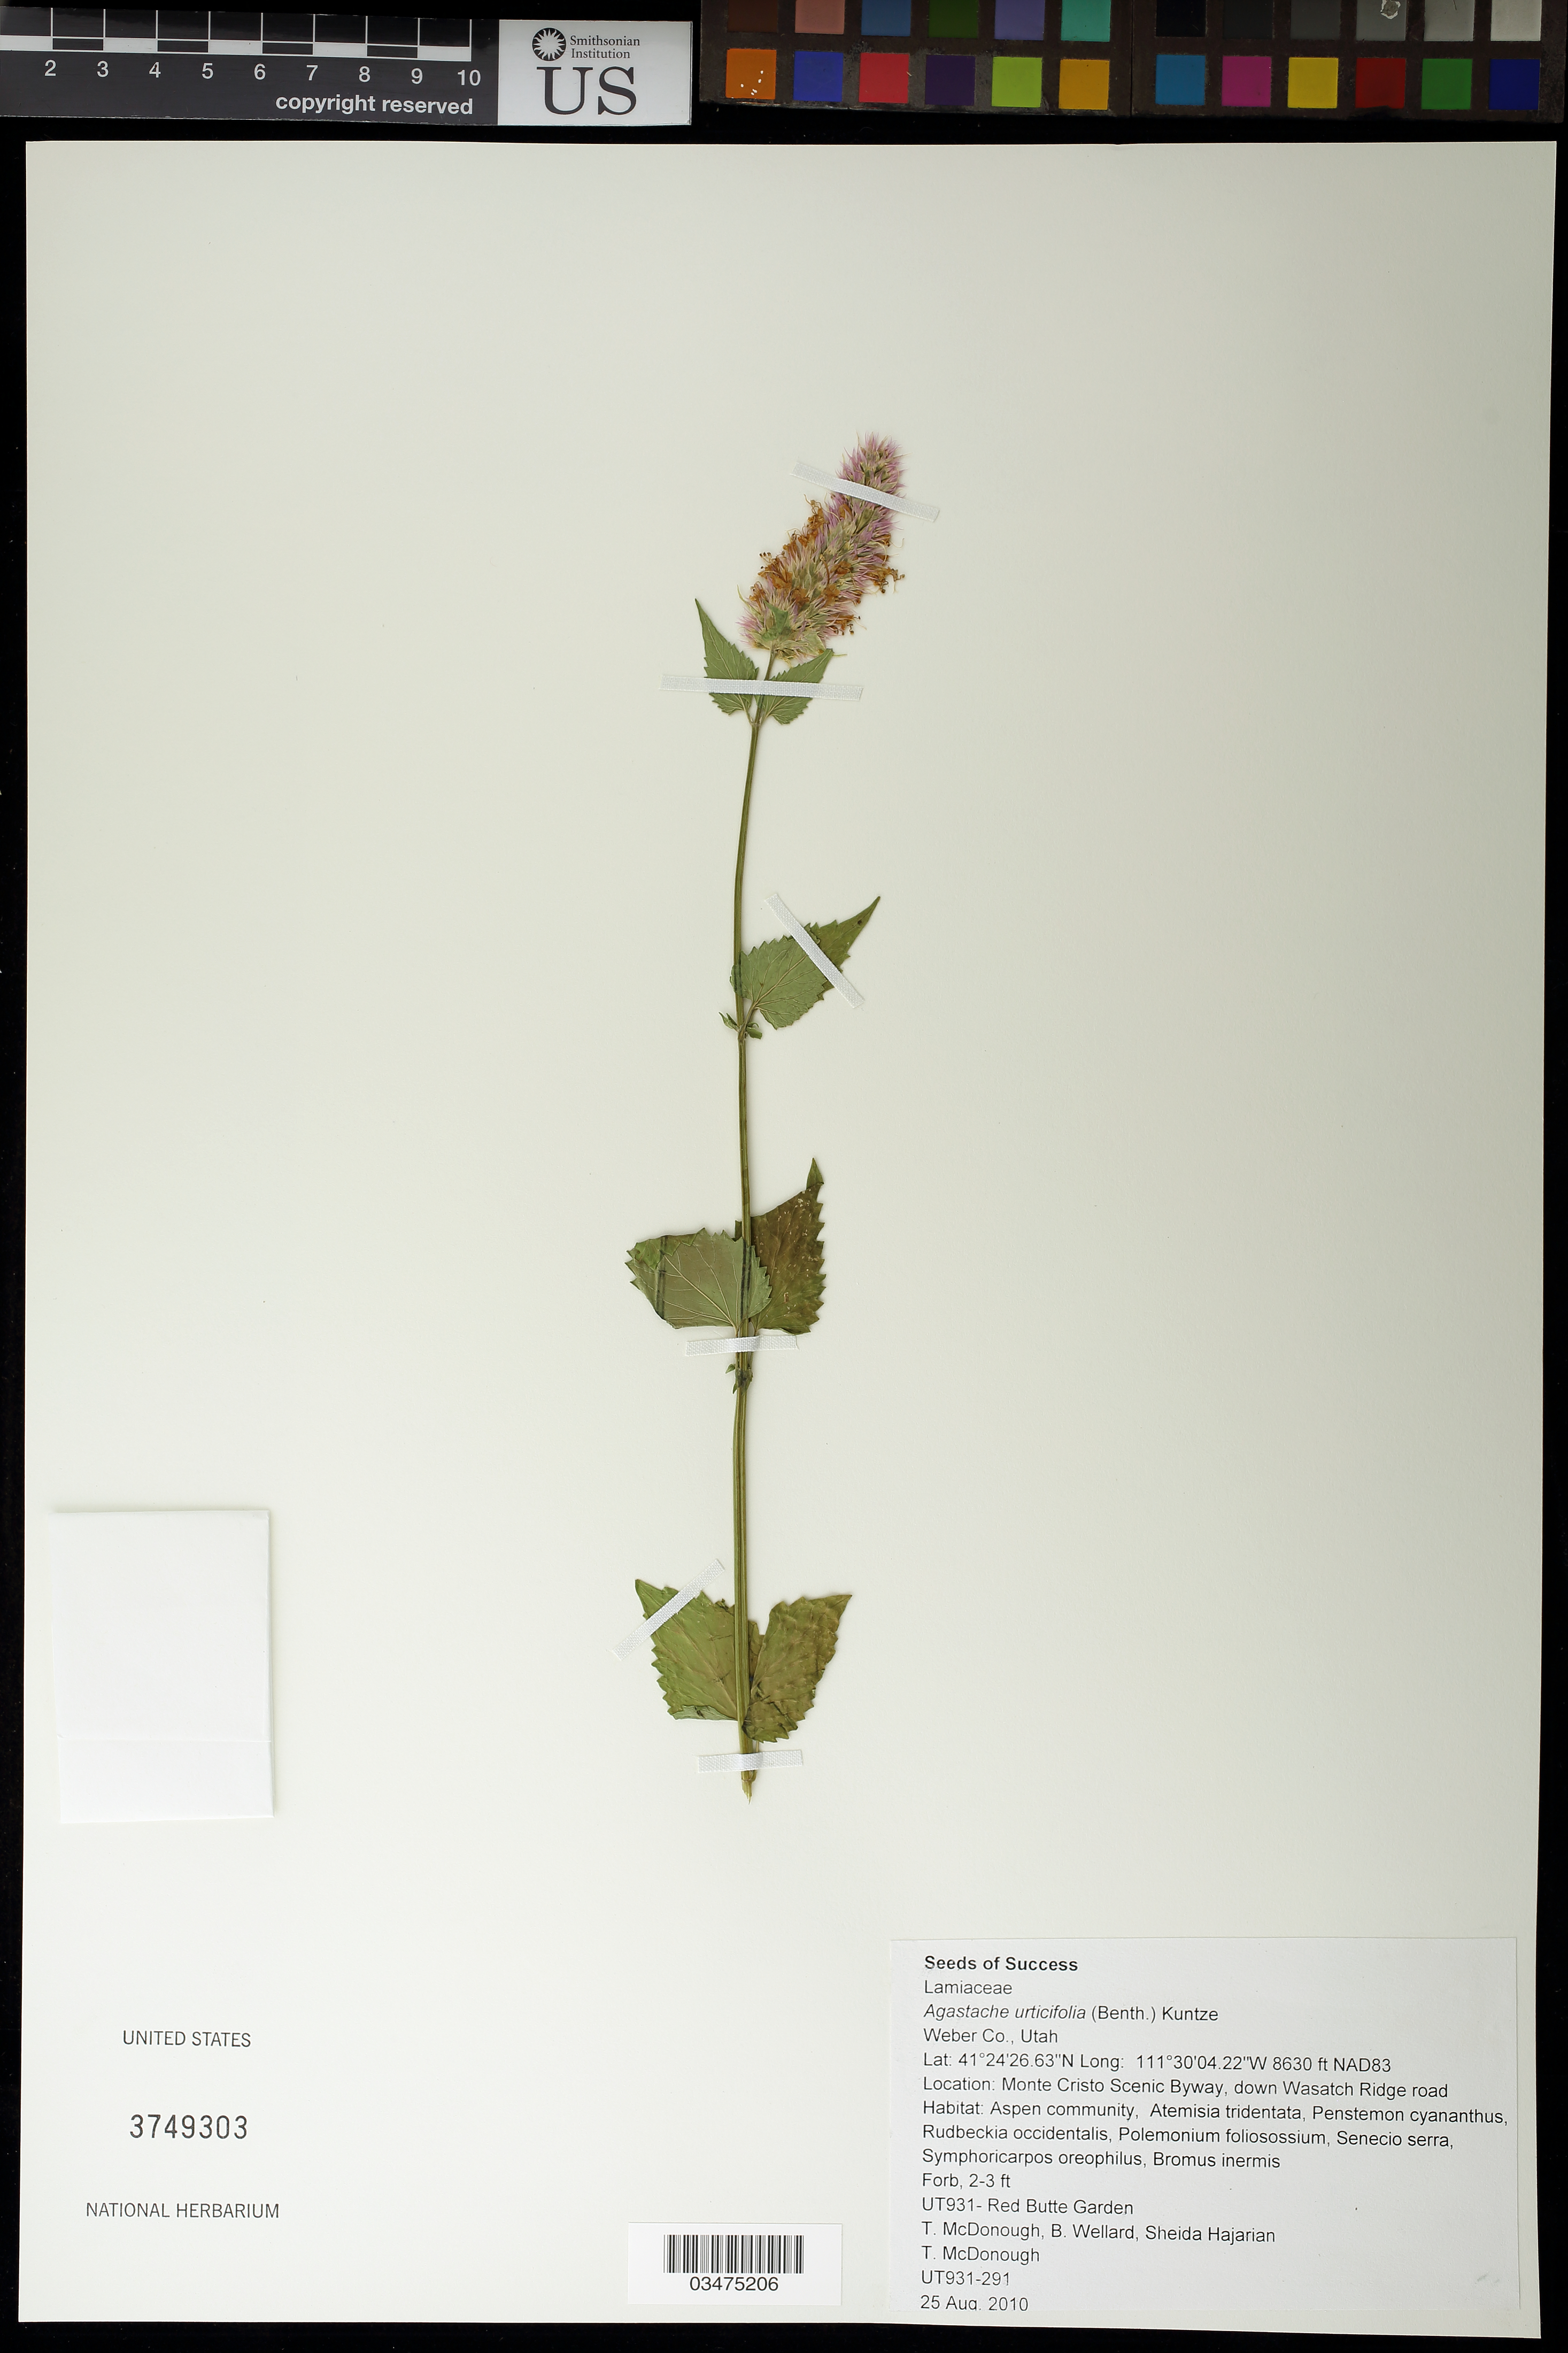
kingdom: Plantae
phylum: Tracheophyta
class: Magnoliopsida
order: Lamiales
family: Lamiaceae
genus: Agastache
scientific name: Agastache urticifolia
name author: (Benth.) Kuntze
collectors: T. McDonough, B. Wellard & S. Hajarian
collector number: UT931-291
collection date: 2010-08-25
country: United States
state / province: Utah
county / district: Weber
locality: Monte Cristo Scenic Byway, down Wasatch Ridge road.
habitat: Aspen community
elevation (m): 2630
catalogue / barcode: US 3749303